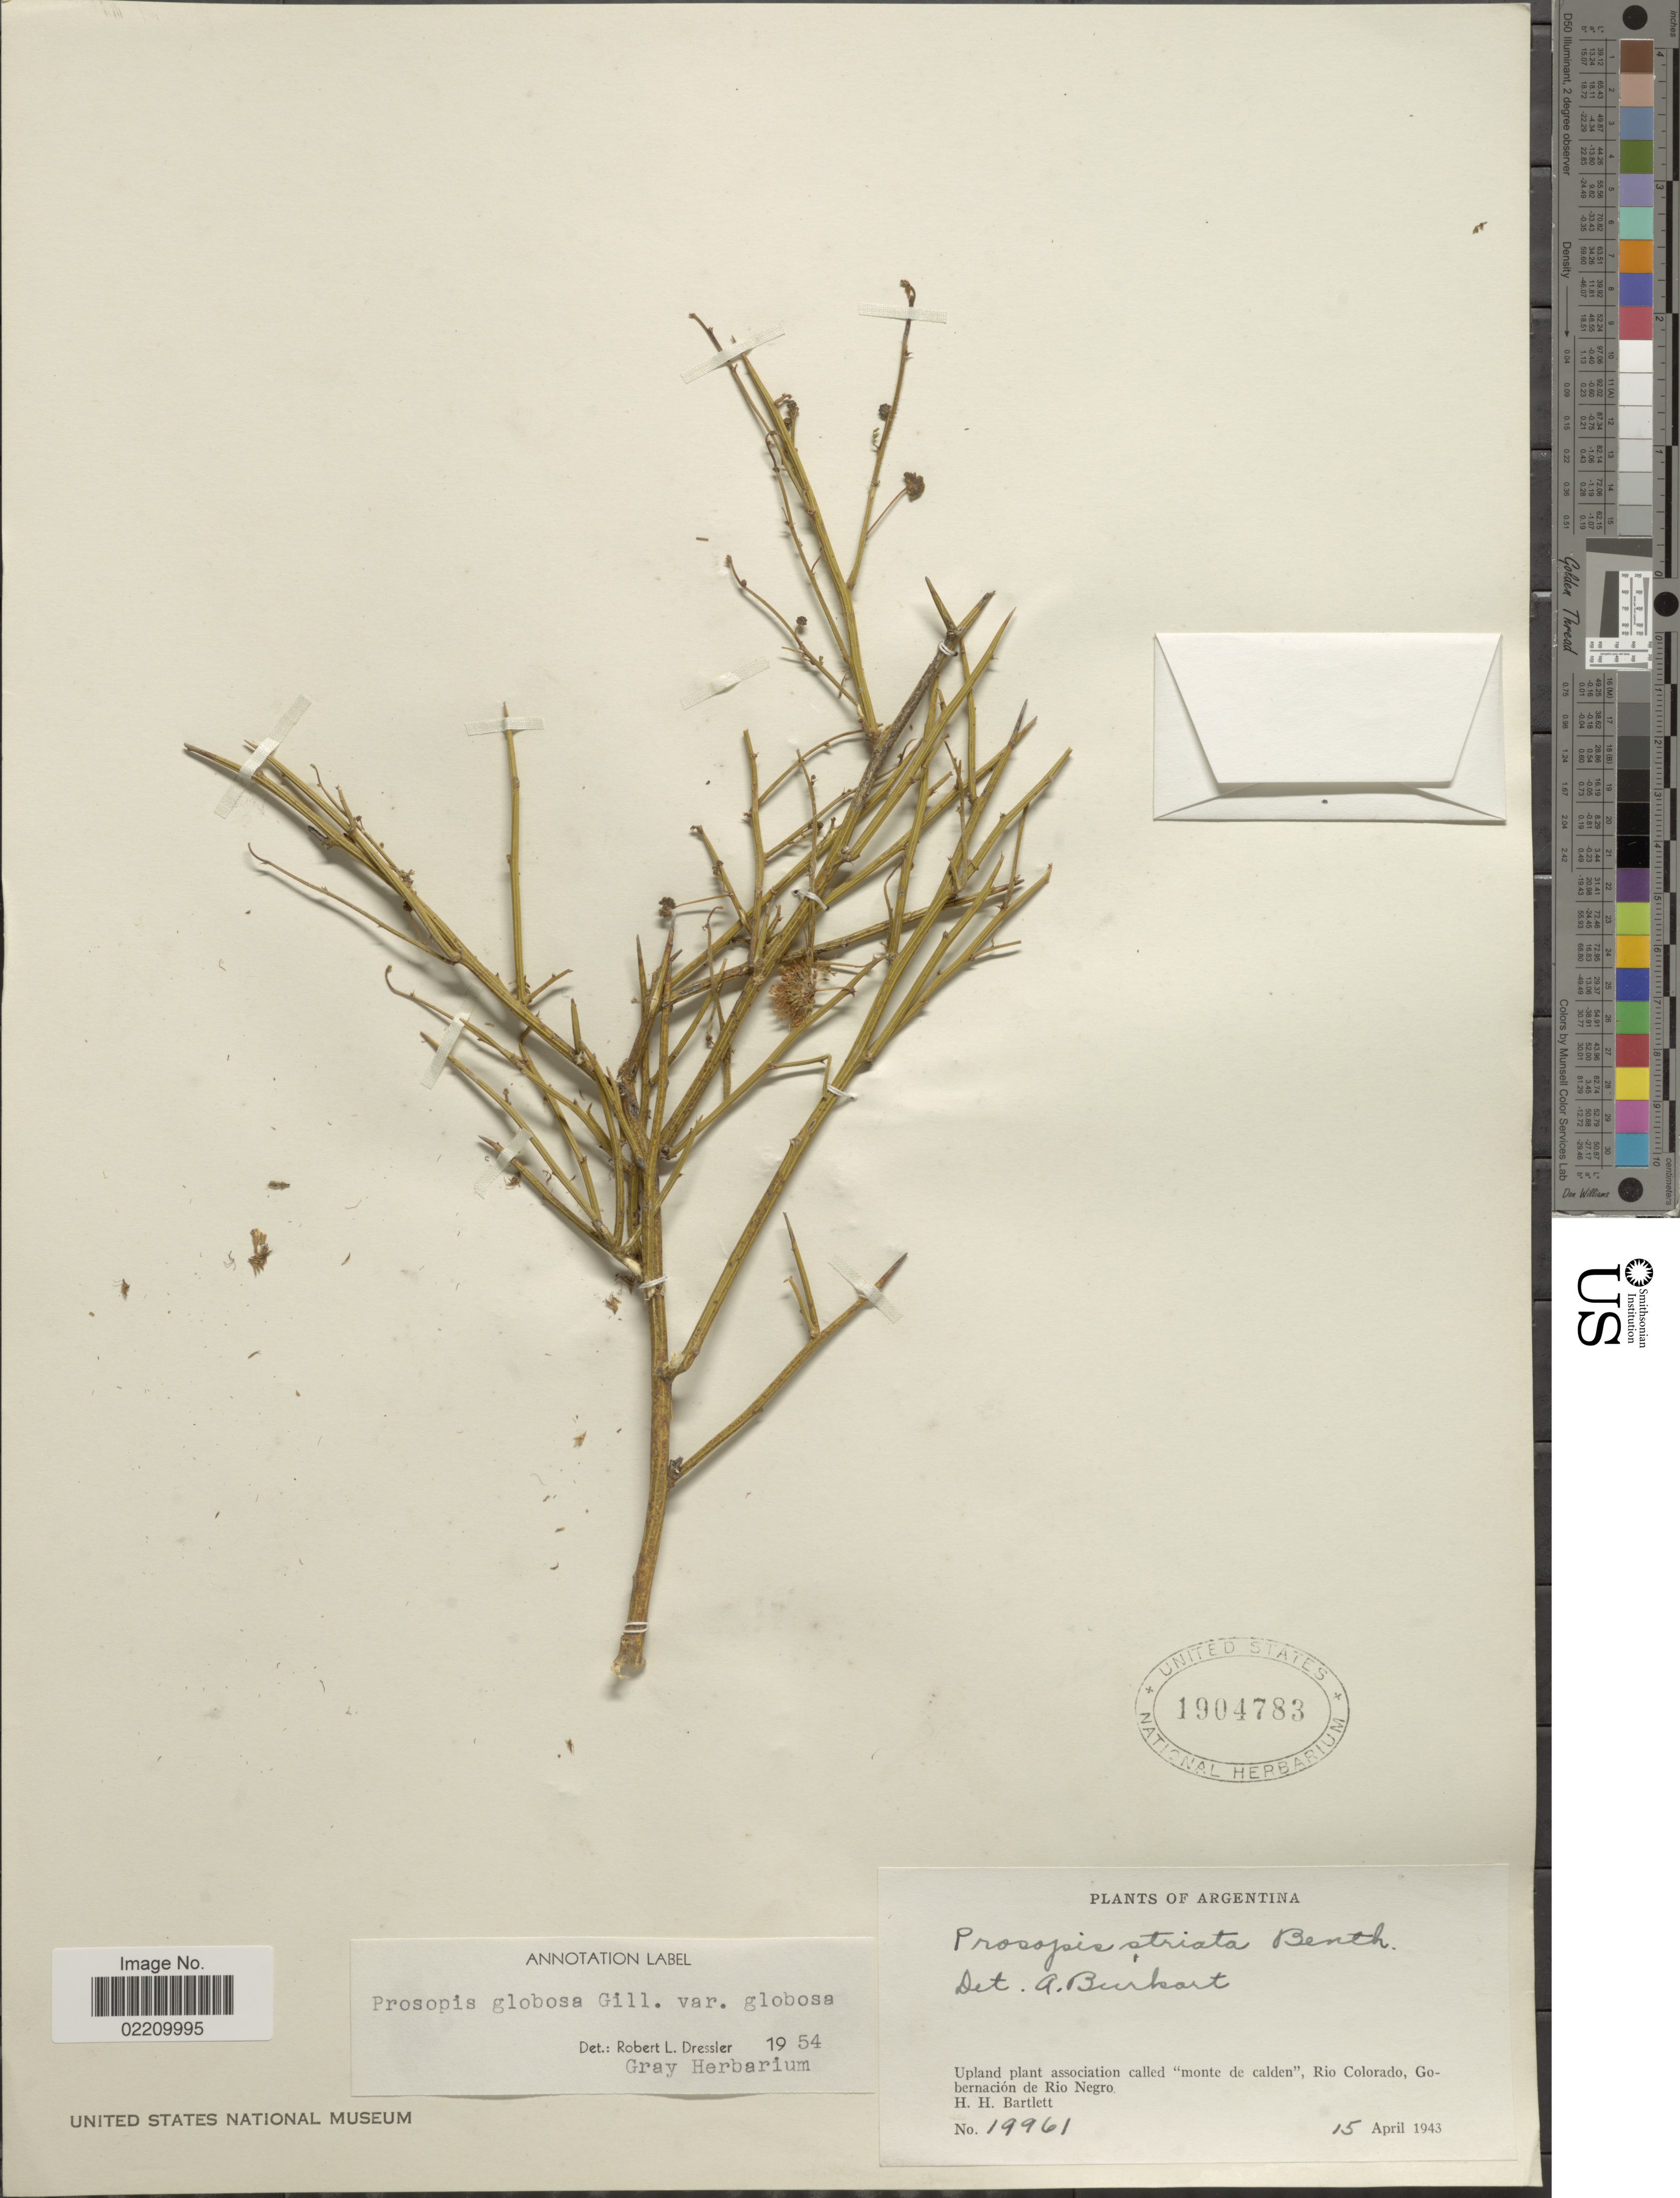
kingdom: Plantae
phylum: Tracheophyta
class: Magnoliopsida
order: Fabales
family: Fabaceae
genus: Prosopidastrum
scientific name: Prosopidastrum striatum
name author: (Benth.) R.A. Palacios & Hoc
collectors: H. H. Bartlett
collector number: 19961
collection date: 1943-04-15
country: Argentina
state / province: Rio Negro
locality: Rio Colorado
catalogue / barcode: US 1904783